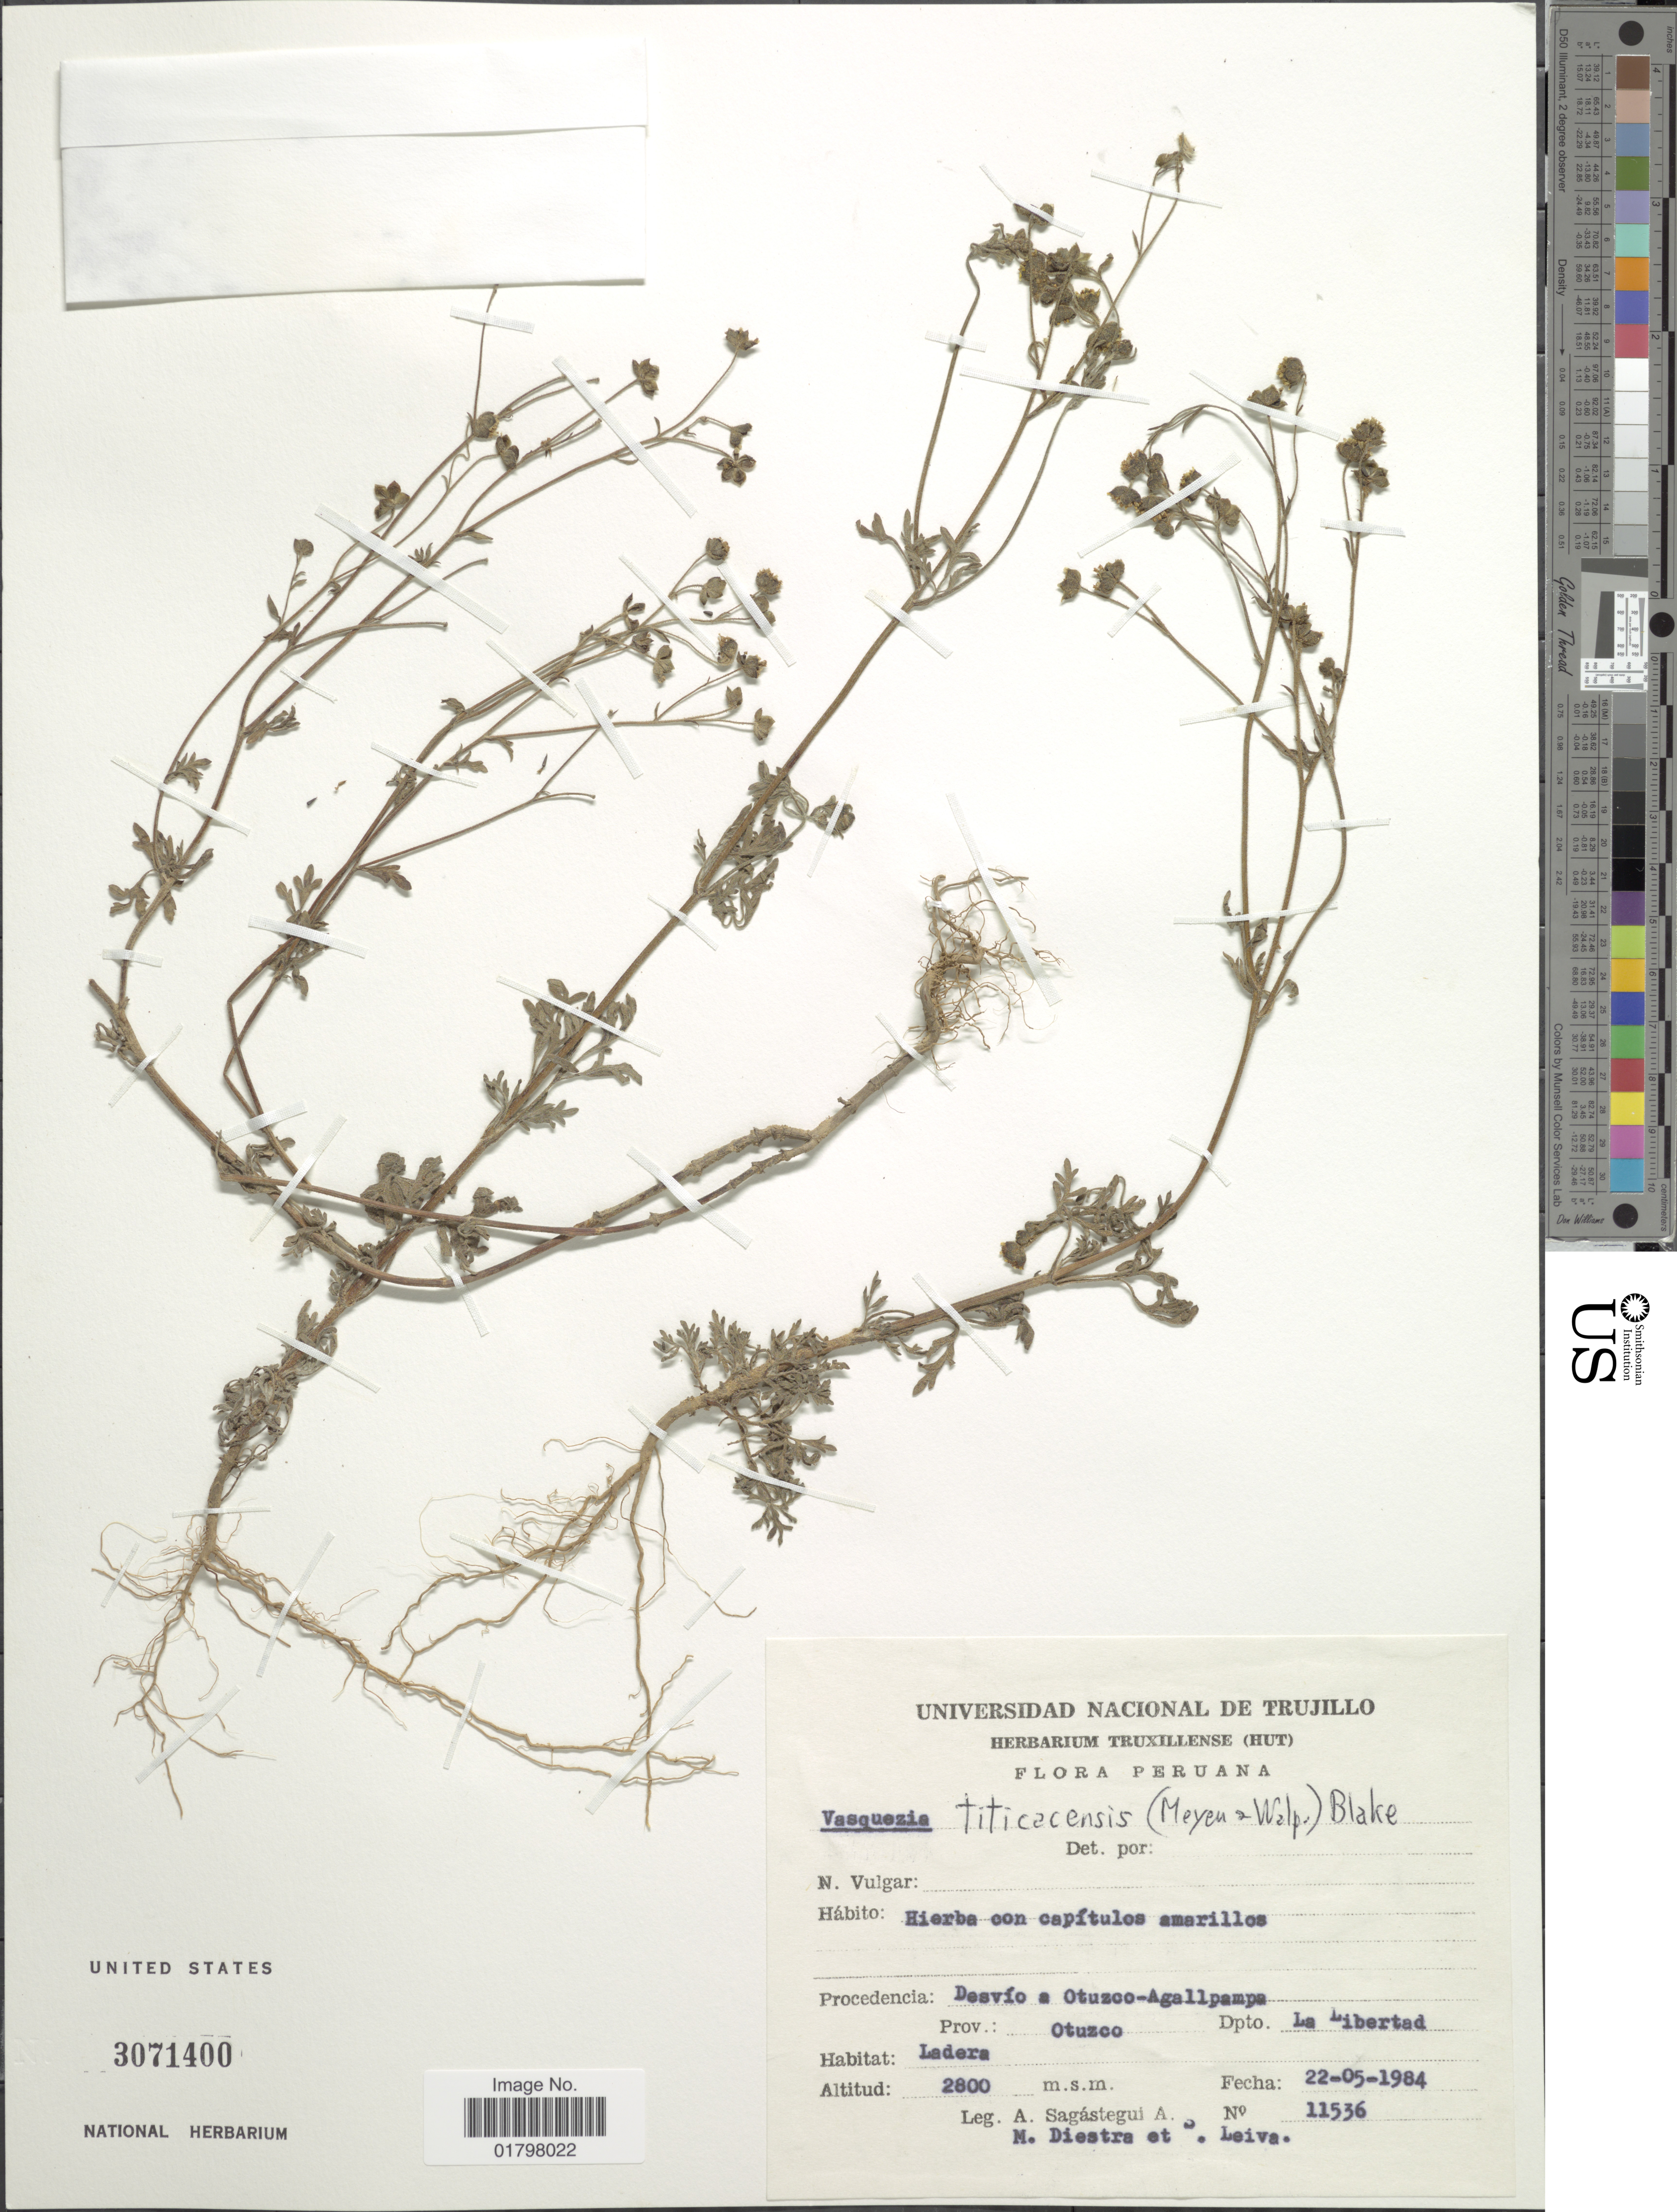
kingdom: Plantae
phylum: Tracheophyta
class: Magnoliopsida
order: Asterales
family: Asteraceae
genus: Vasquesia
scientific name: Vasquesia titicacensis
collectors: A. Sagástegui A., M. Diestra & S. Leiva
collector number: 11536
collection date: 1984-05-22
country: Peru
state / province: La Libertad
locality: Desvío a Otuzco-Agallpampa. Prov.: Otuzco. Dpto. La Libertad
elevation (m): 2800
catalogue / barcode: US 3071400